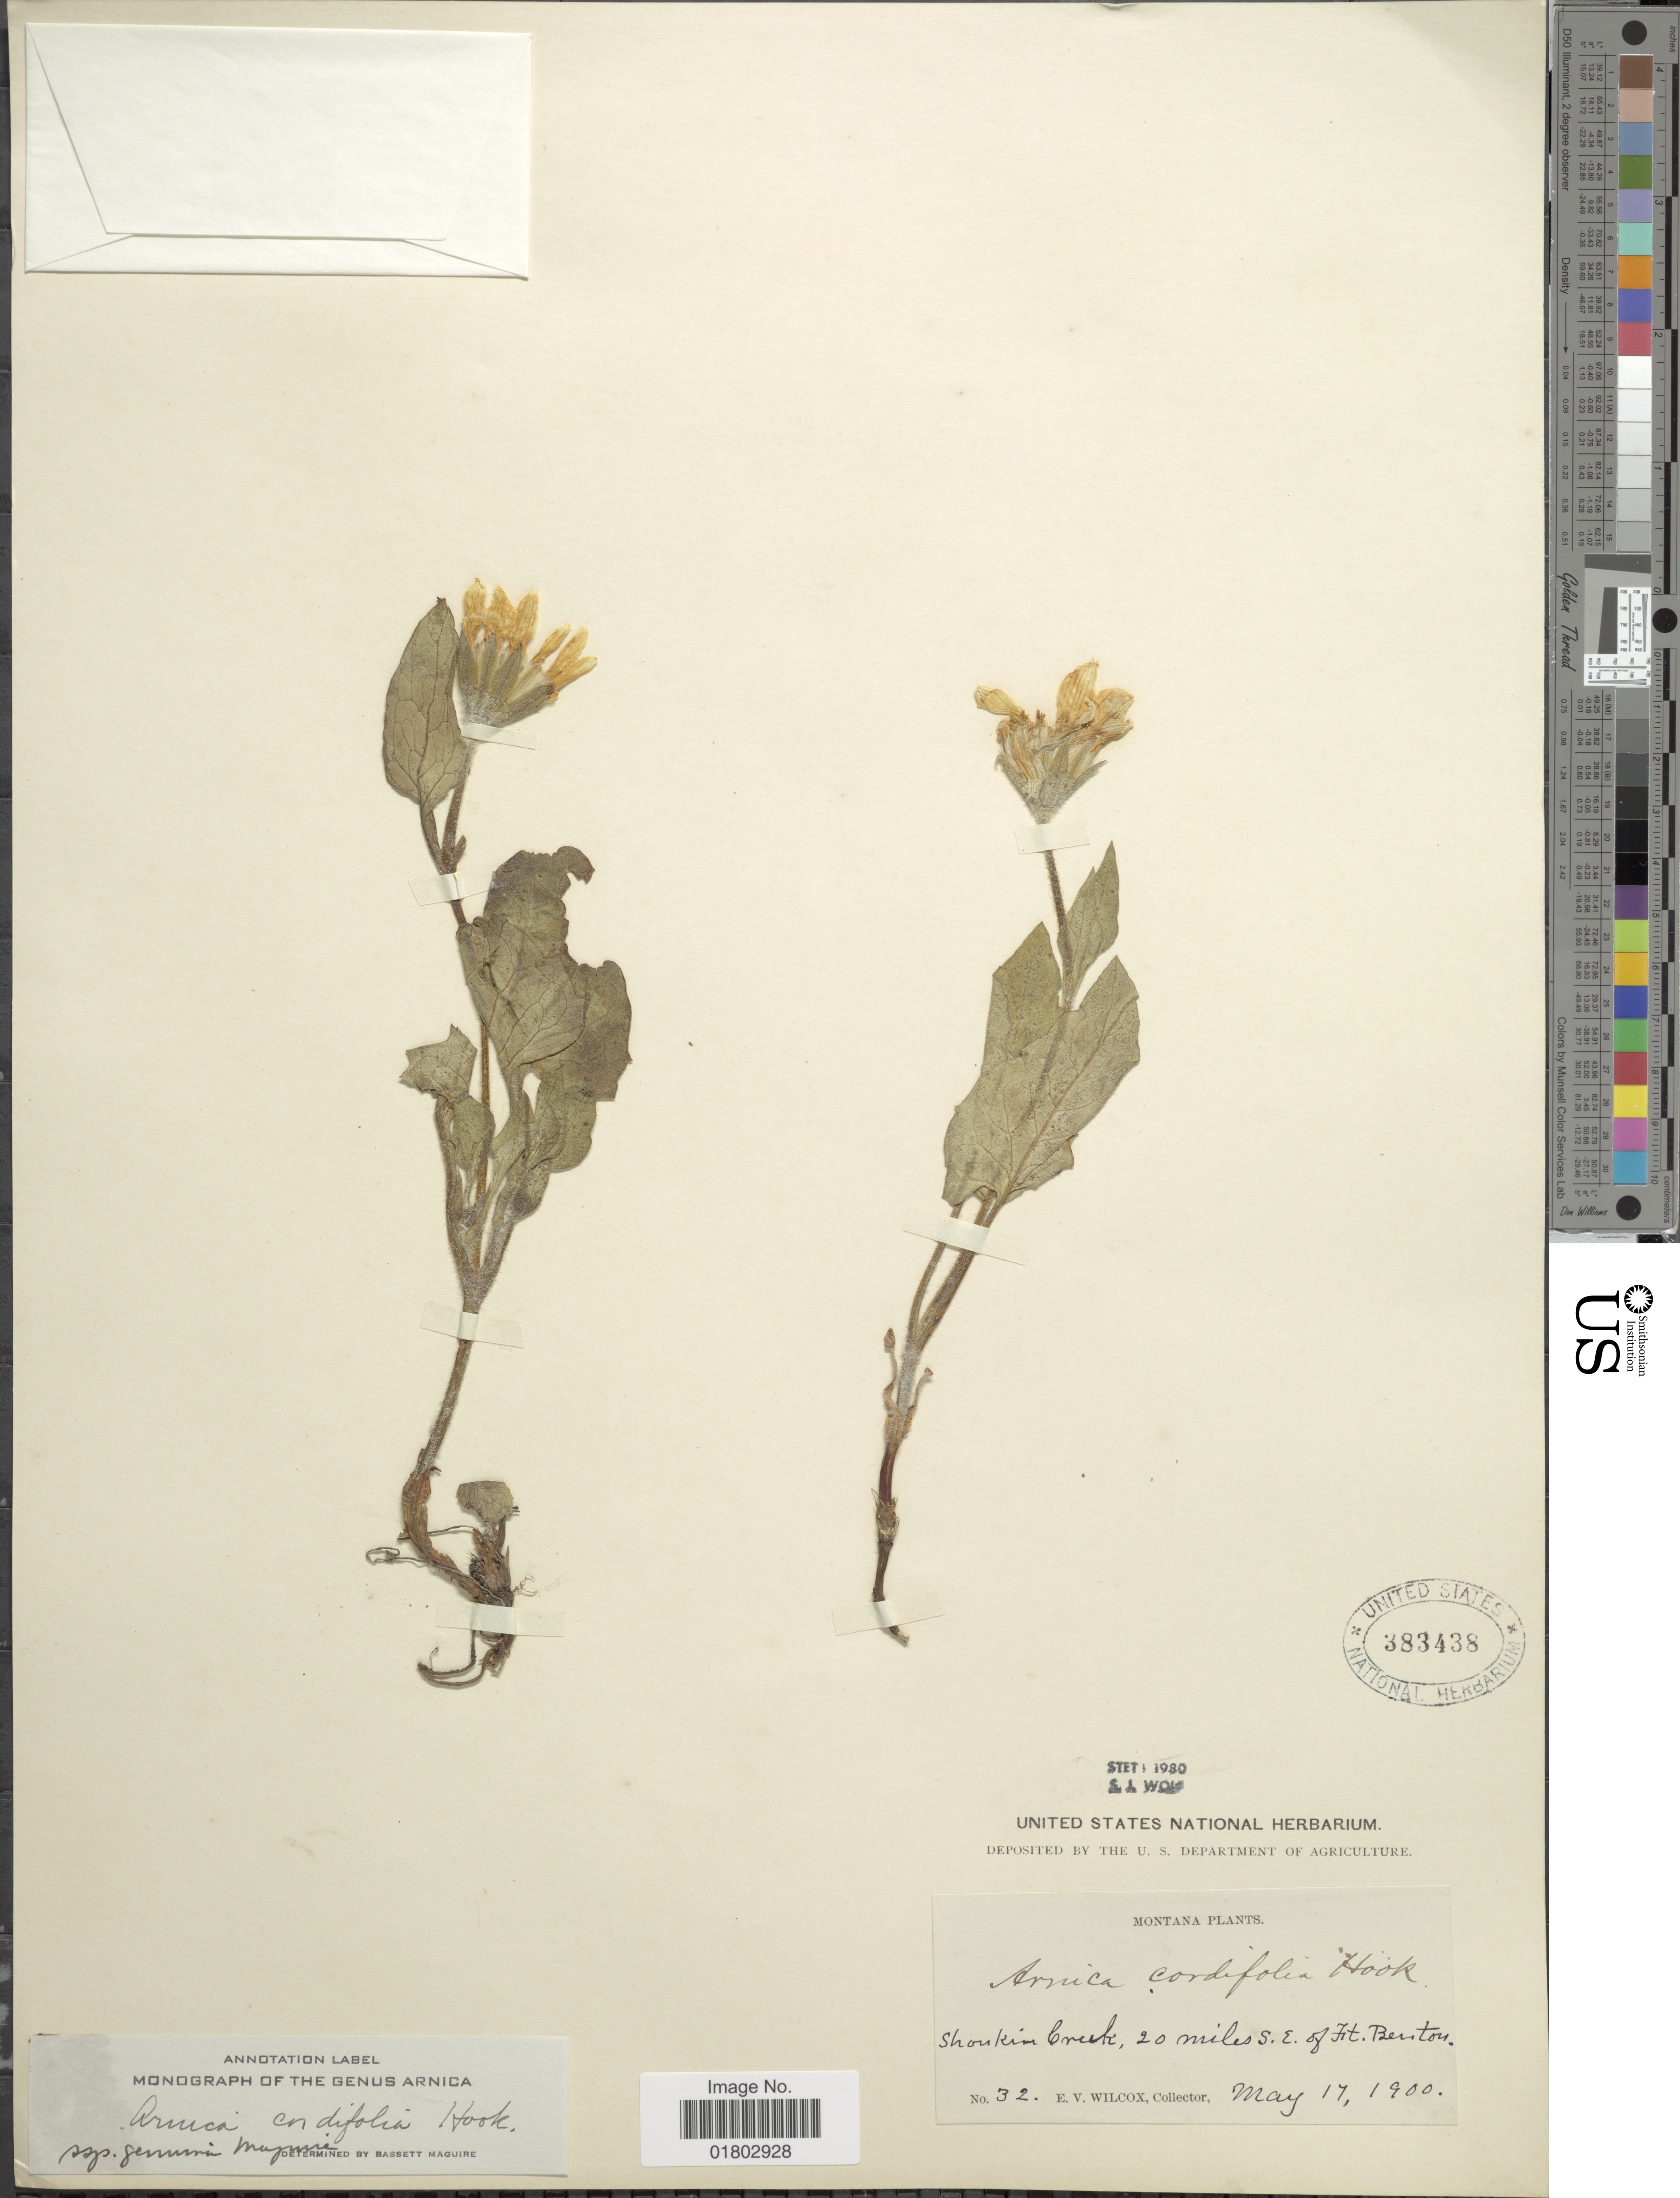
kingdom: Plantae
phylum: Tracheophyta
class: Magnoliopsida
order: Asterales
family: Asteraceae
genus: Arnica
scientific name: Arnica cordifolia subsp. genuina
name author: Maguire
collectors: E. V. Wilcox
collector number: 32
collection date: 1900-05-17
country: United States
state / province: Montana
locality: Shonkin Creek, 20 miles S.E. of Ft. Benton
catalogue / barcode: US 383438